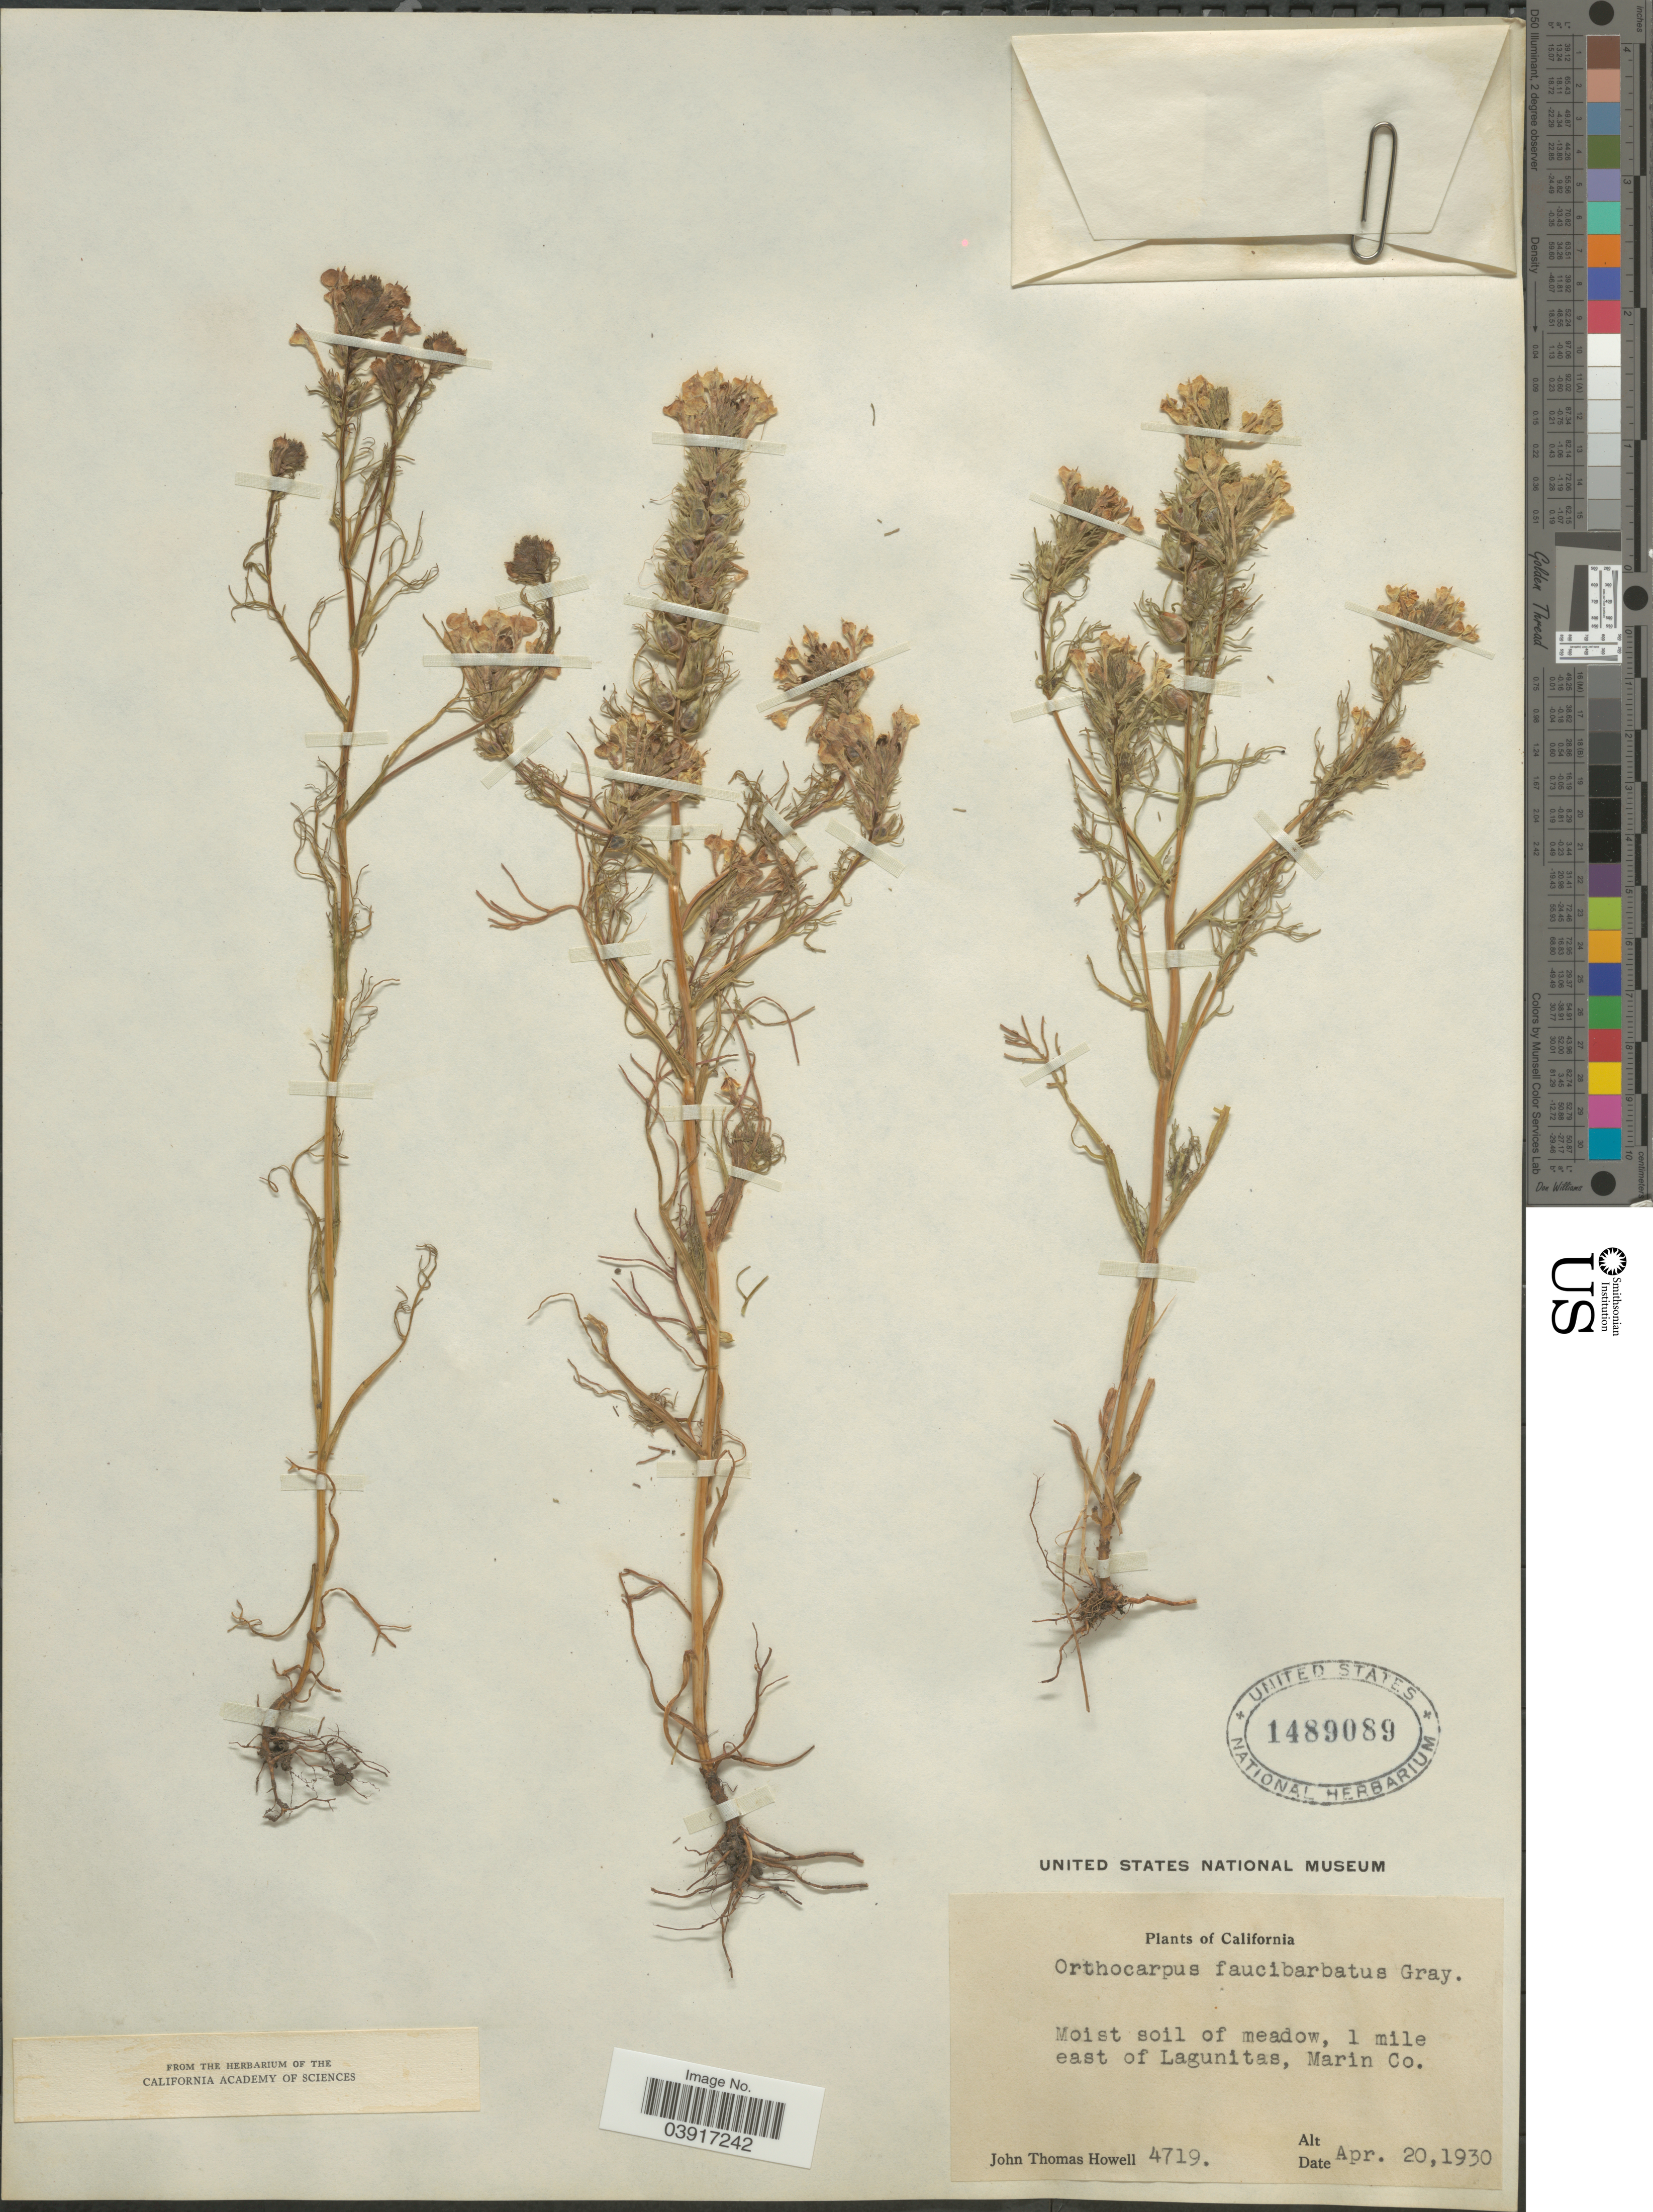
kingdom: Plantae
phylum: Tracheophyta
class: Magnoliopsida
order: Lamiales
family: Orobanchaceae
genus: Orthocarpus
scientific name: Orthocarpus faucibarbatus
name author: A. Gray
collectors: J. T. Howell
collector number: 4719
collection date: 1930-04-20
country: United States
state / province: California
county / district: Marin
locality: Moist soil of meadow, 1 mile east of Lagunitas, Marin Co.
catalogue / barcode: US 1489089